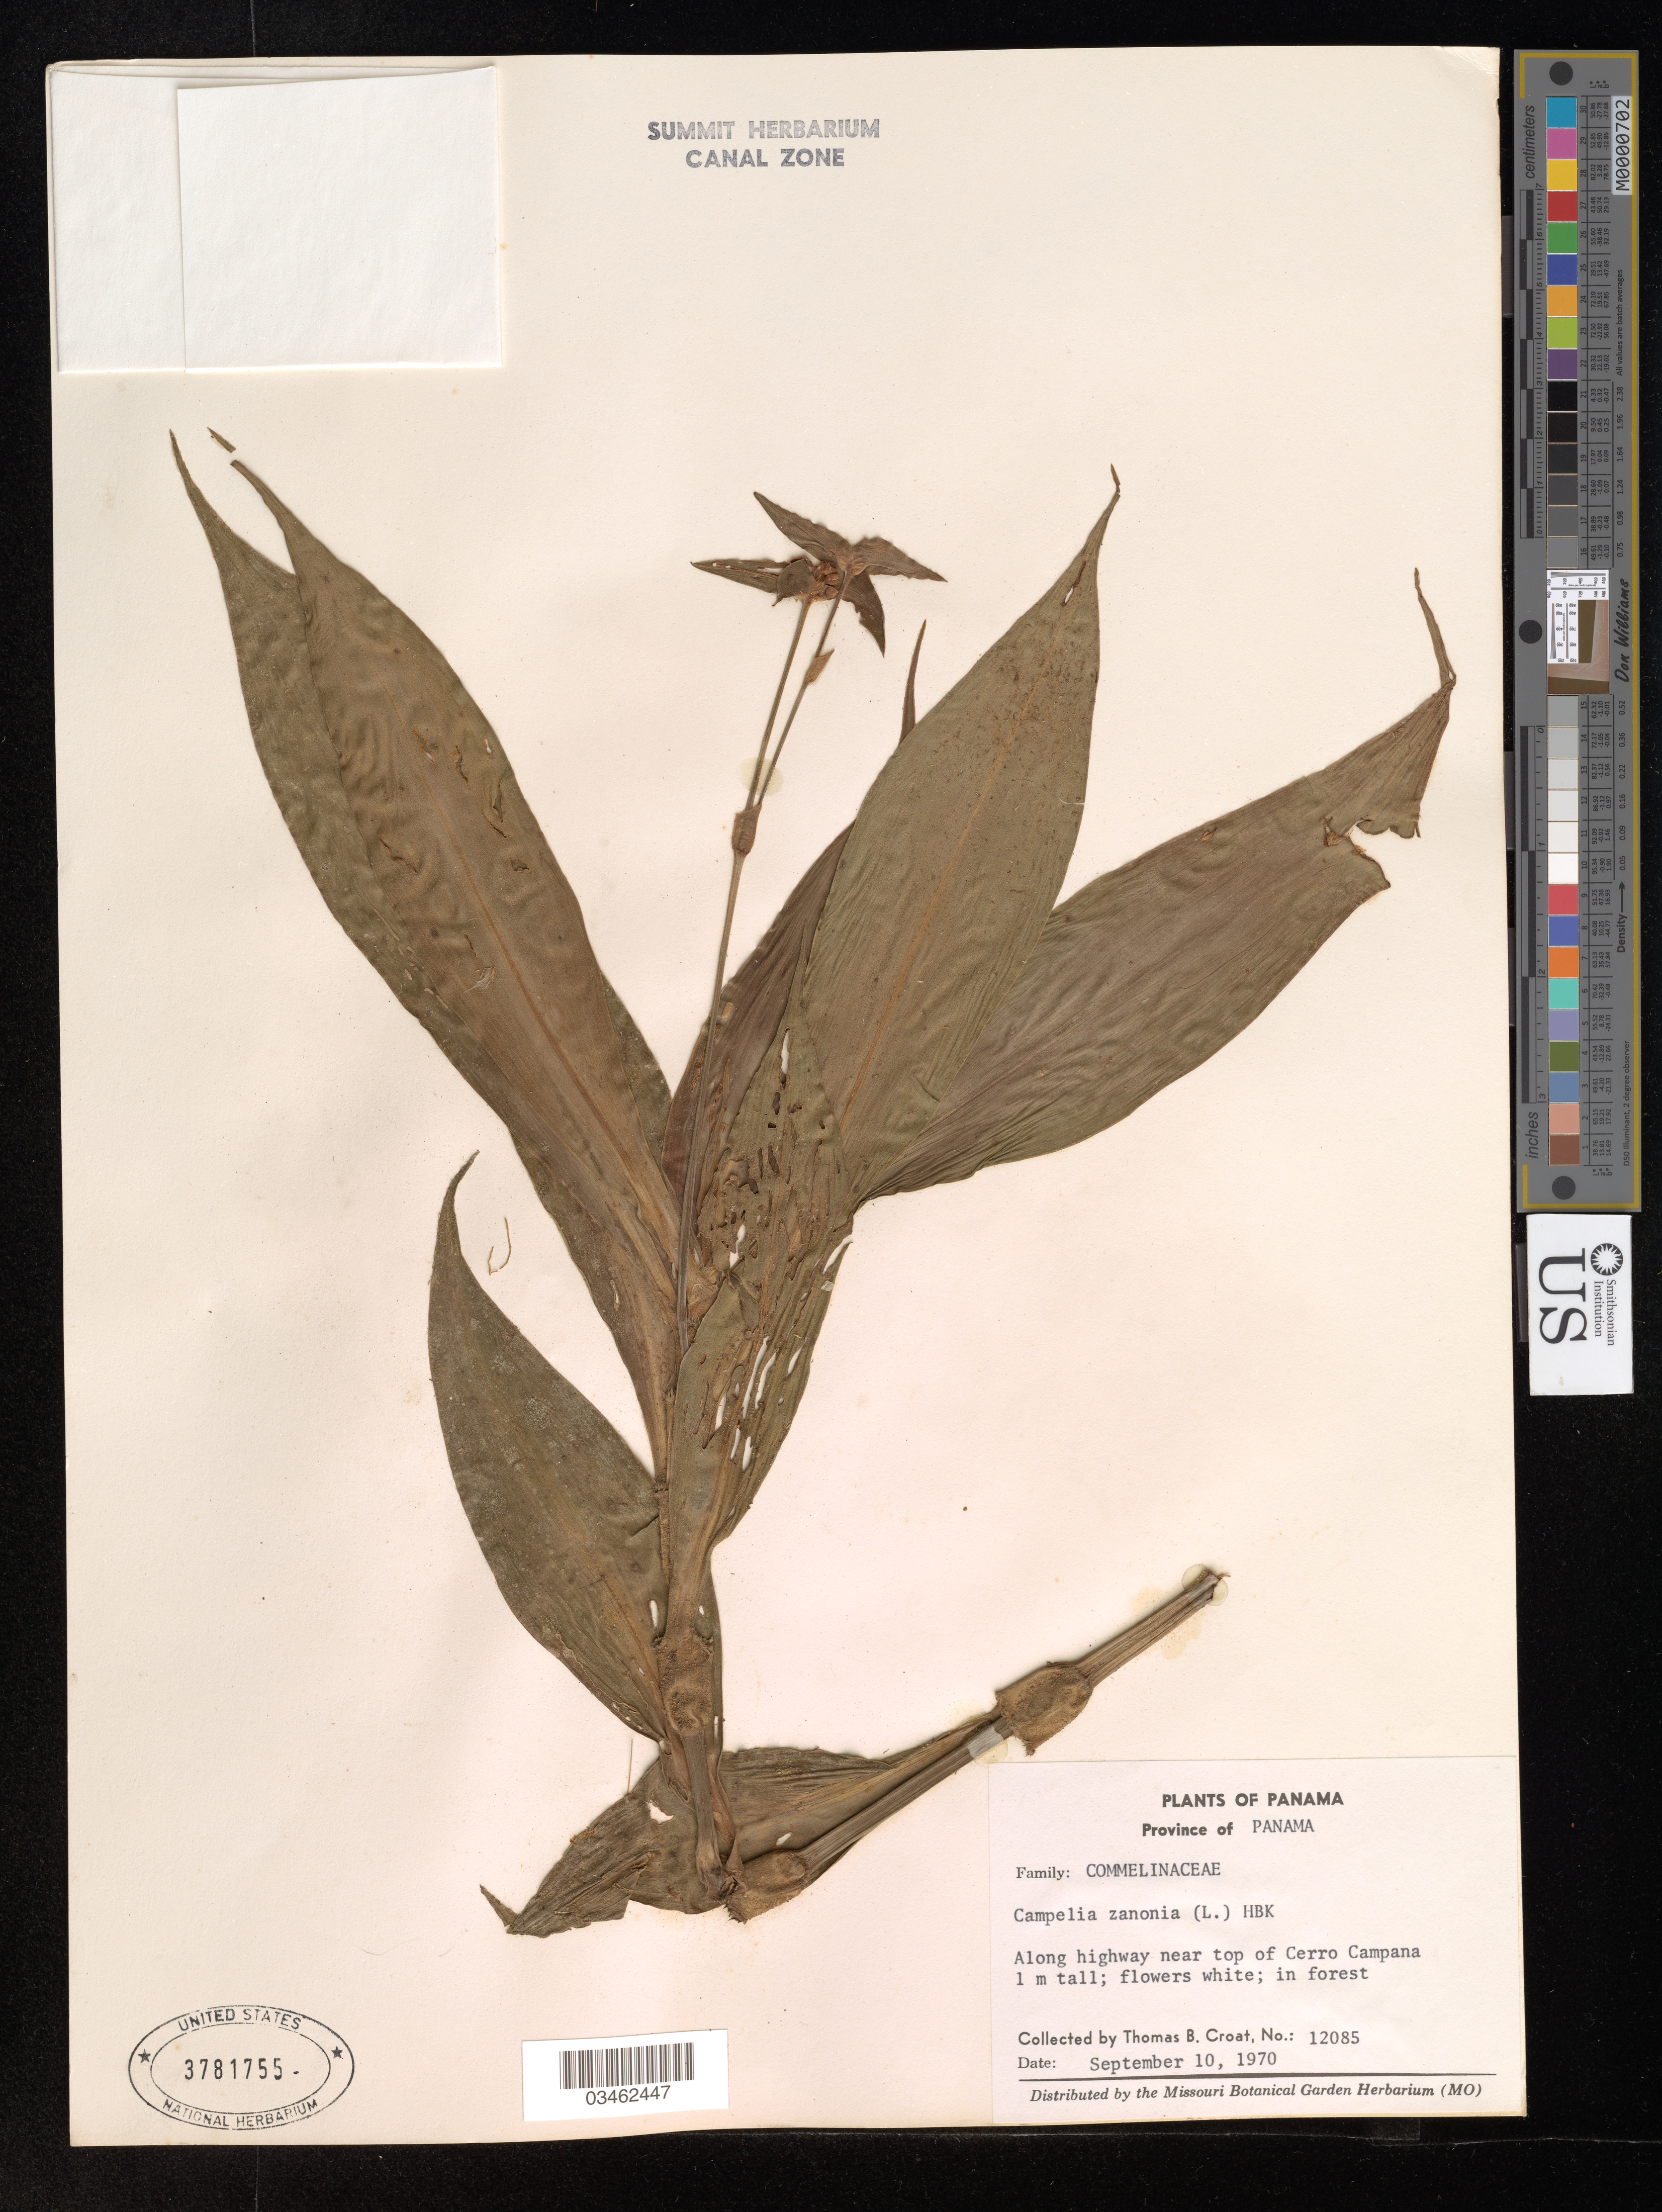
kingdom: Plantae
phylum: Tracheophyta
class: Liliopsida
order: Commelinales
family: Commelinaceae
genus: Campelia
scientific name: Campelia zanonia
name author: (L.) Kunth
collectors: T. B. Croat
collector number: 12085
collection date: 1970-09-10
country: Panama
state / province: Panamá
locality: Along highway near top of Cerro Campana.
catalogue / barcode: US 3781755